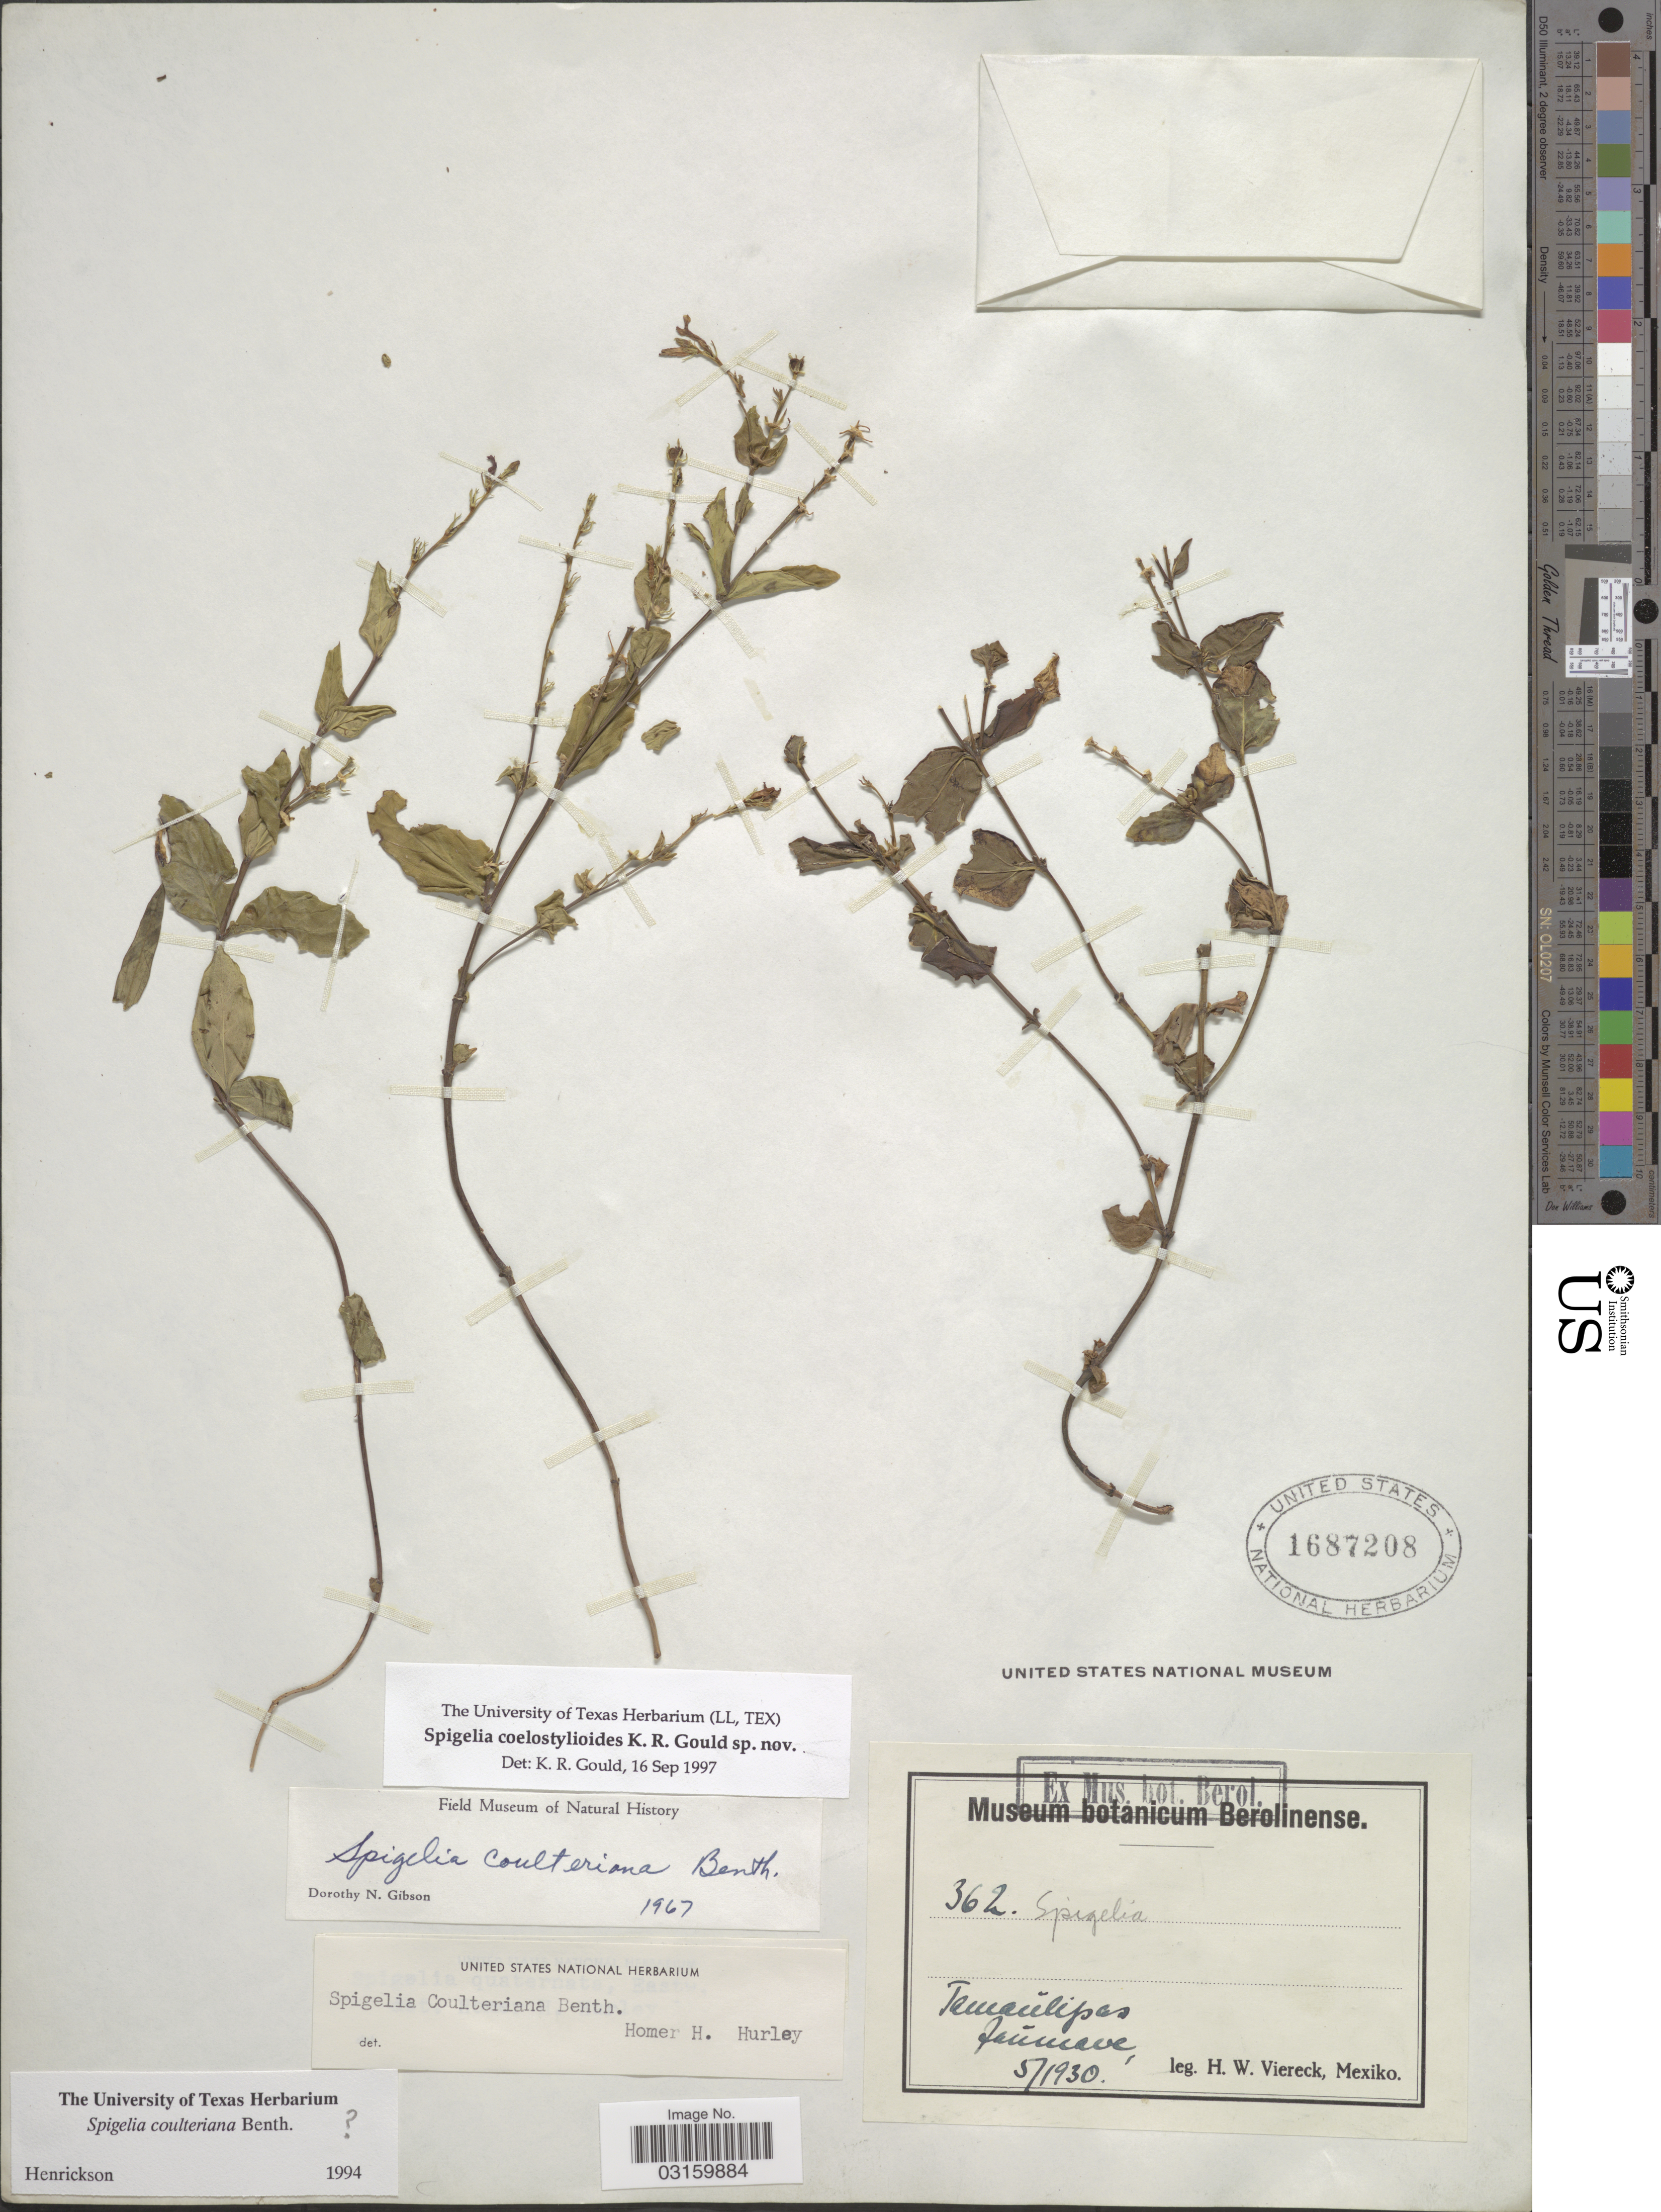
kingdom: Plantae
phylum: Tracheophyta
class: Magnoliopsida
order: Gentianales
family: Loganiaceae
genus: Spigelia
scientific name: Spigelia coelostylioides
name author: K. R. Gould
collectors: H. W. Viereck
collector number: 362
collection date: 1930-05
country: Mexico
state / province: Tamaulipas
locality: Jaumave.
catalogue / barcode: US 1687208